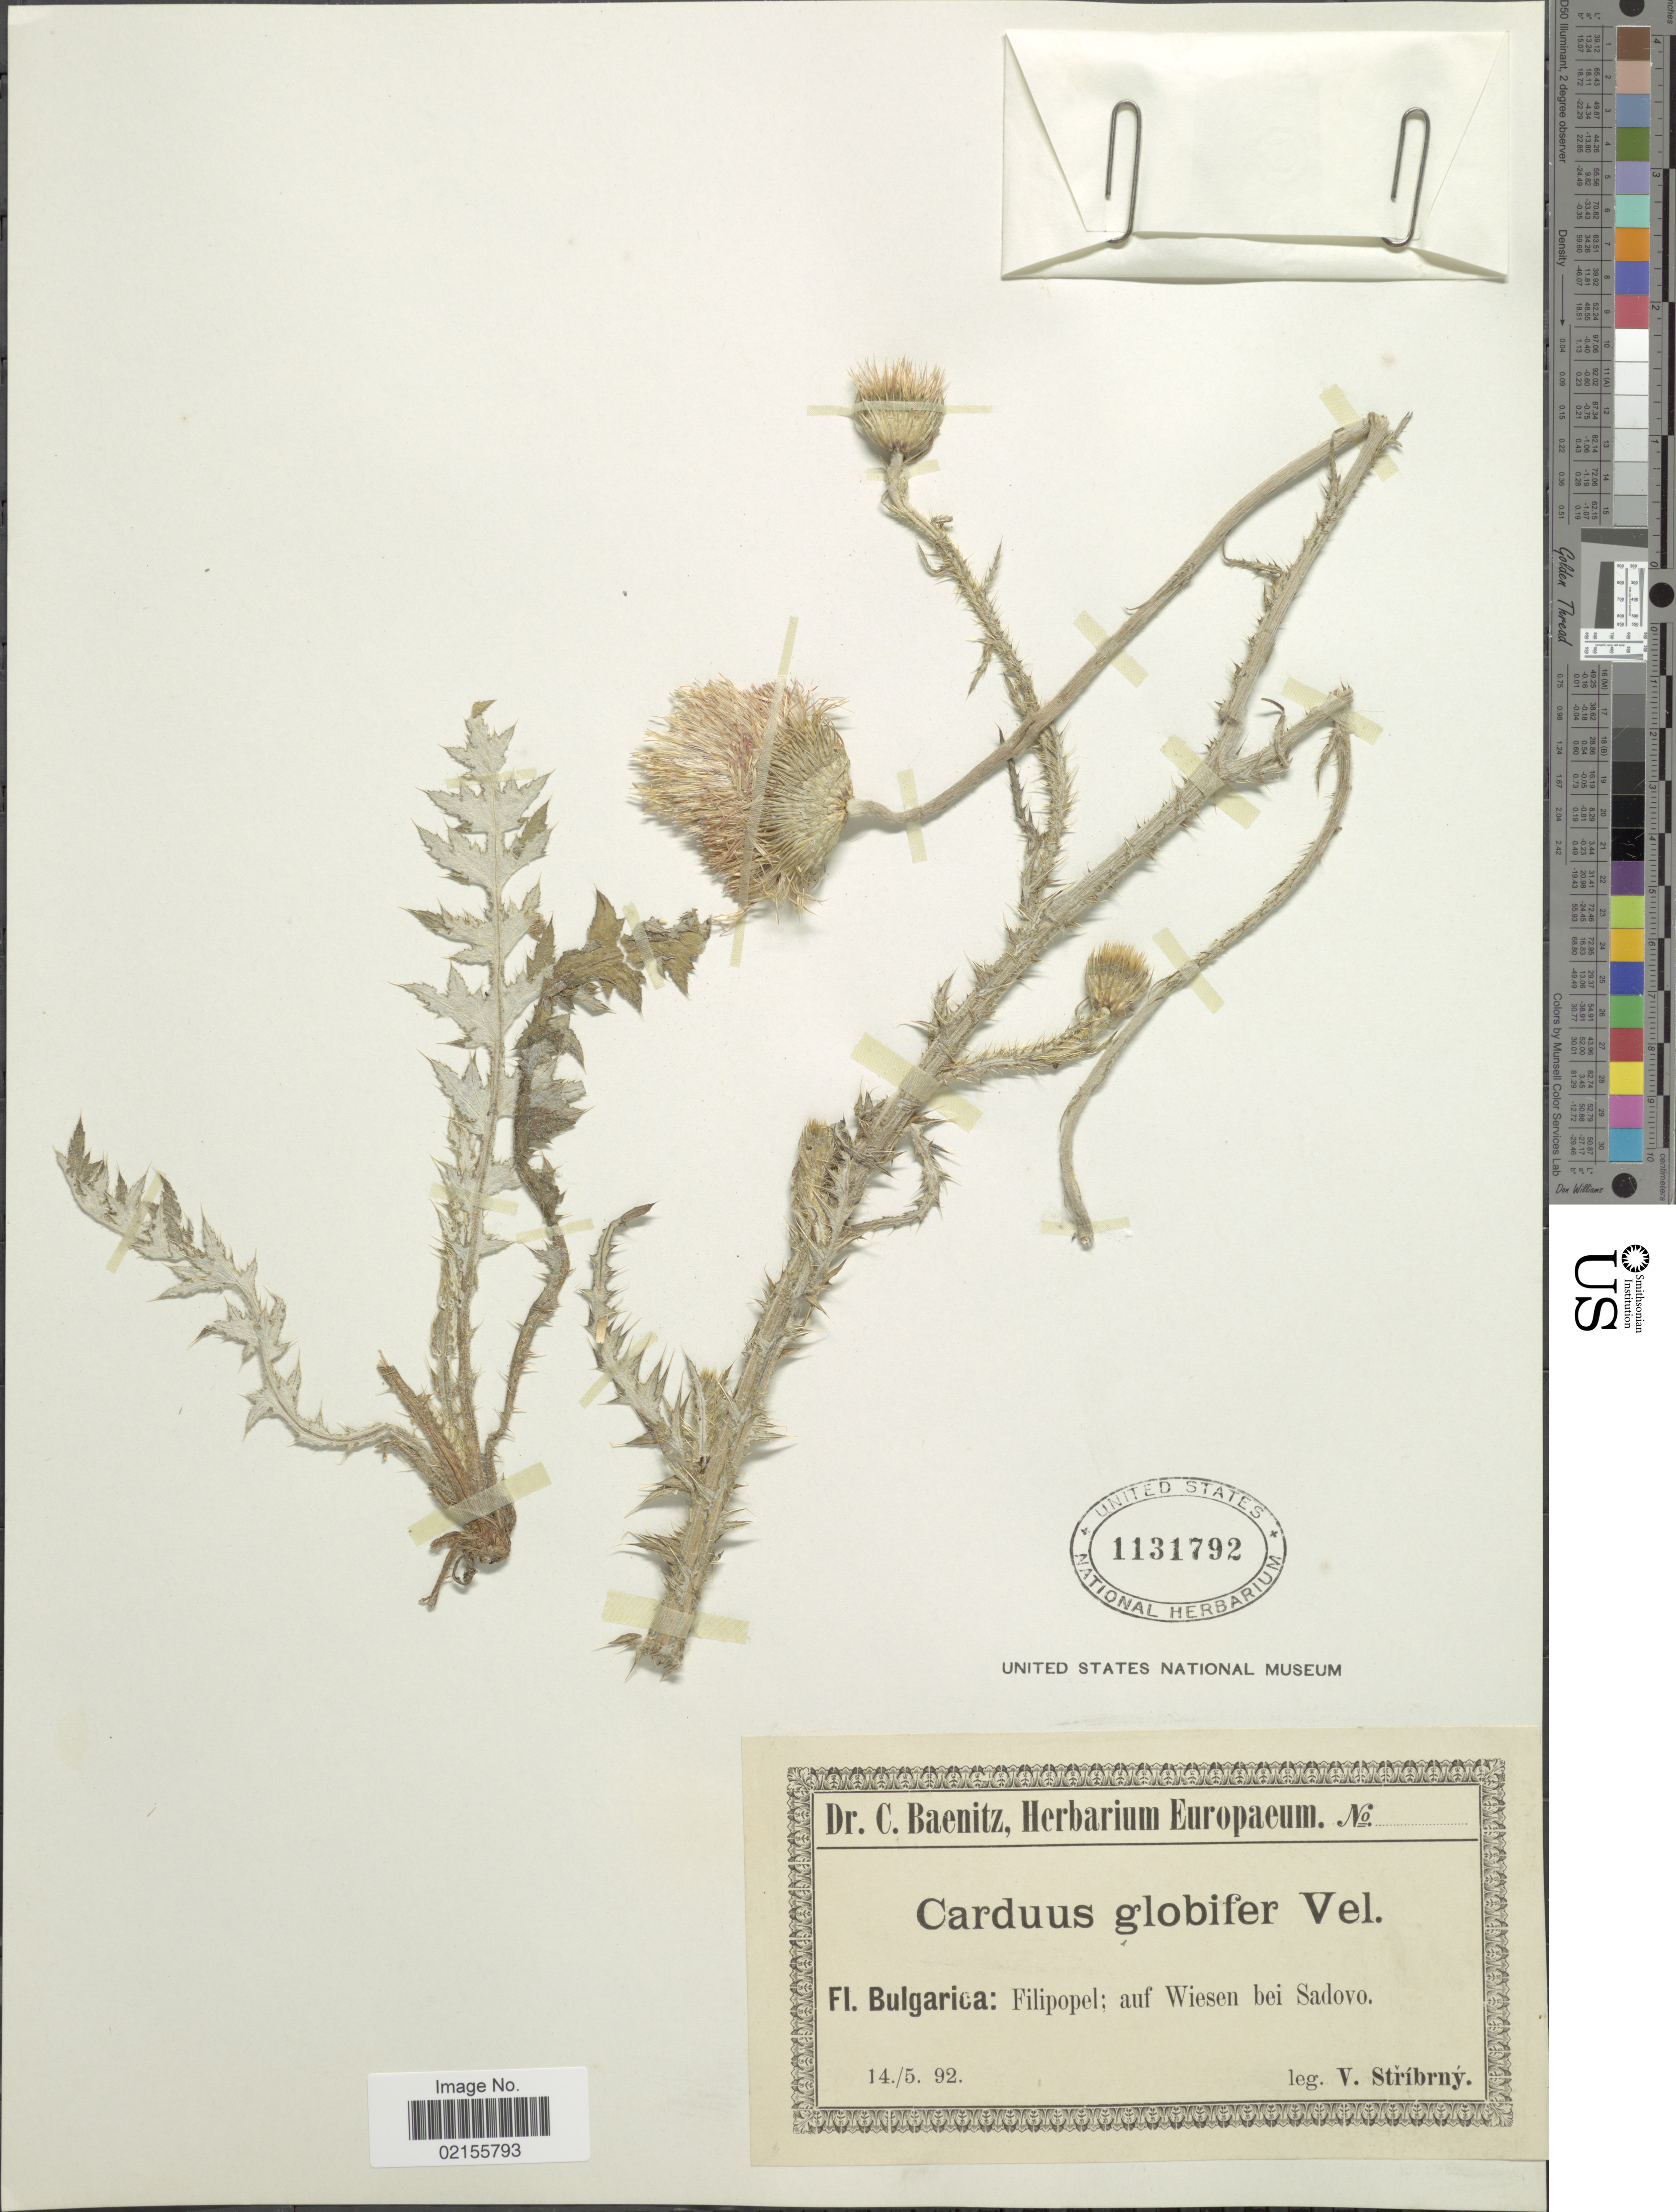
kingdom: Plantae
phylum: Tracheophyta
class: Magnoliopsida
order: Asterales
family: Asteraceae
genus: Carduus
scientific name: Carduus candicans subsp. globifer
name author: (Velen.) Kazmi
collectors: V. Stribrny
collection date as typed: Transcribed d/m/y: 14/5/92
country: Bulgaria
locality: Bulgarica: Filipopel; auf Wisen bei Sadovo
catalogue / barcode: US 1131792